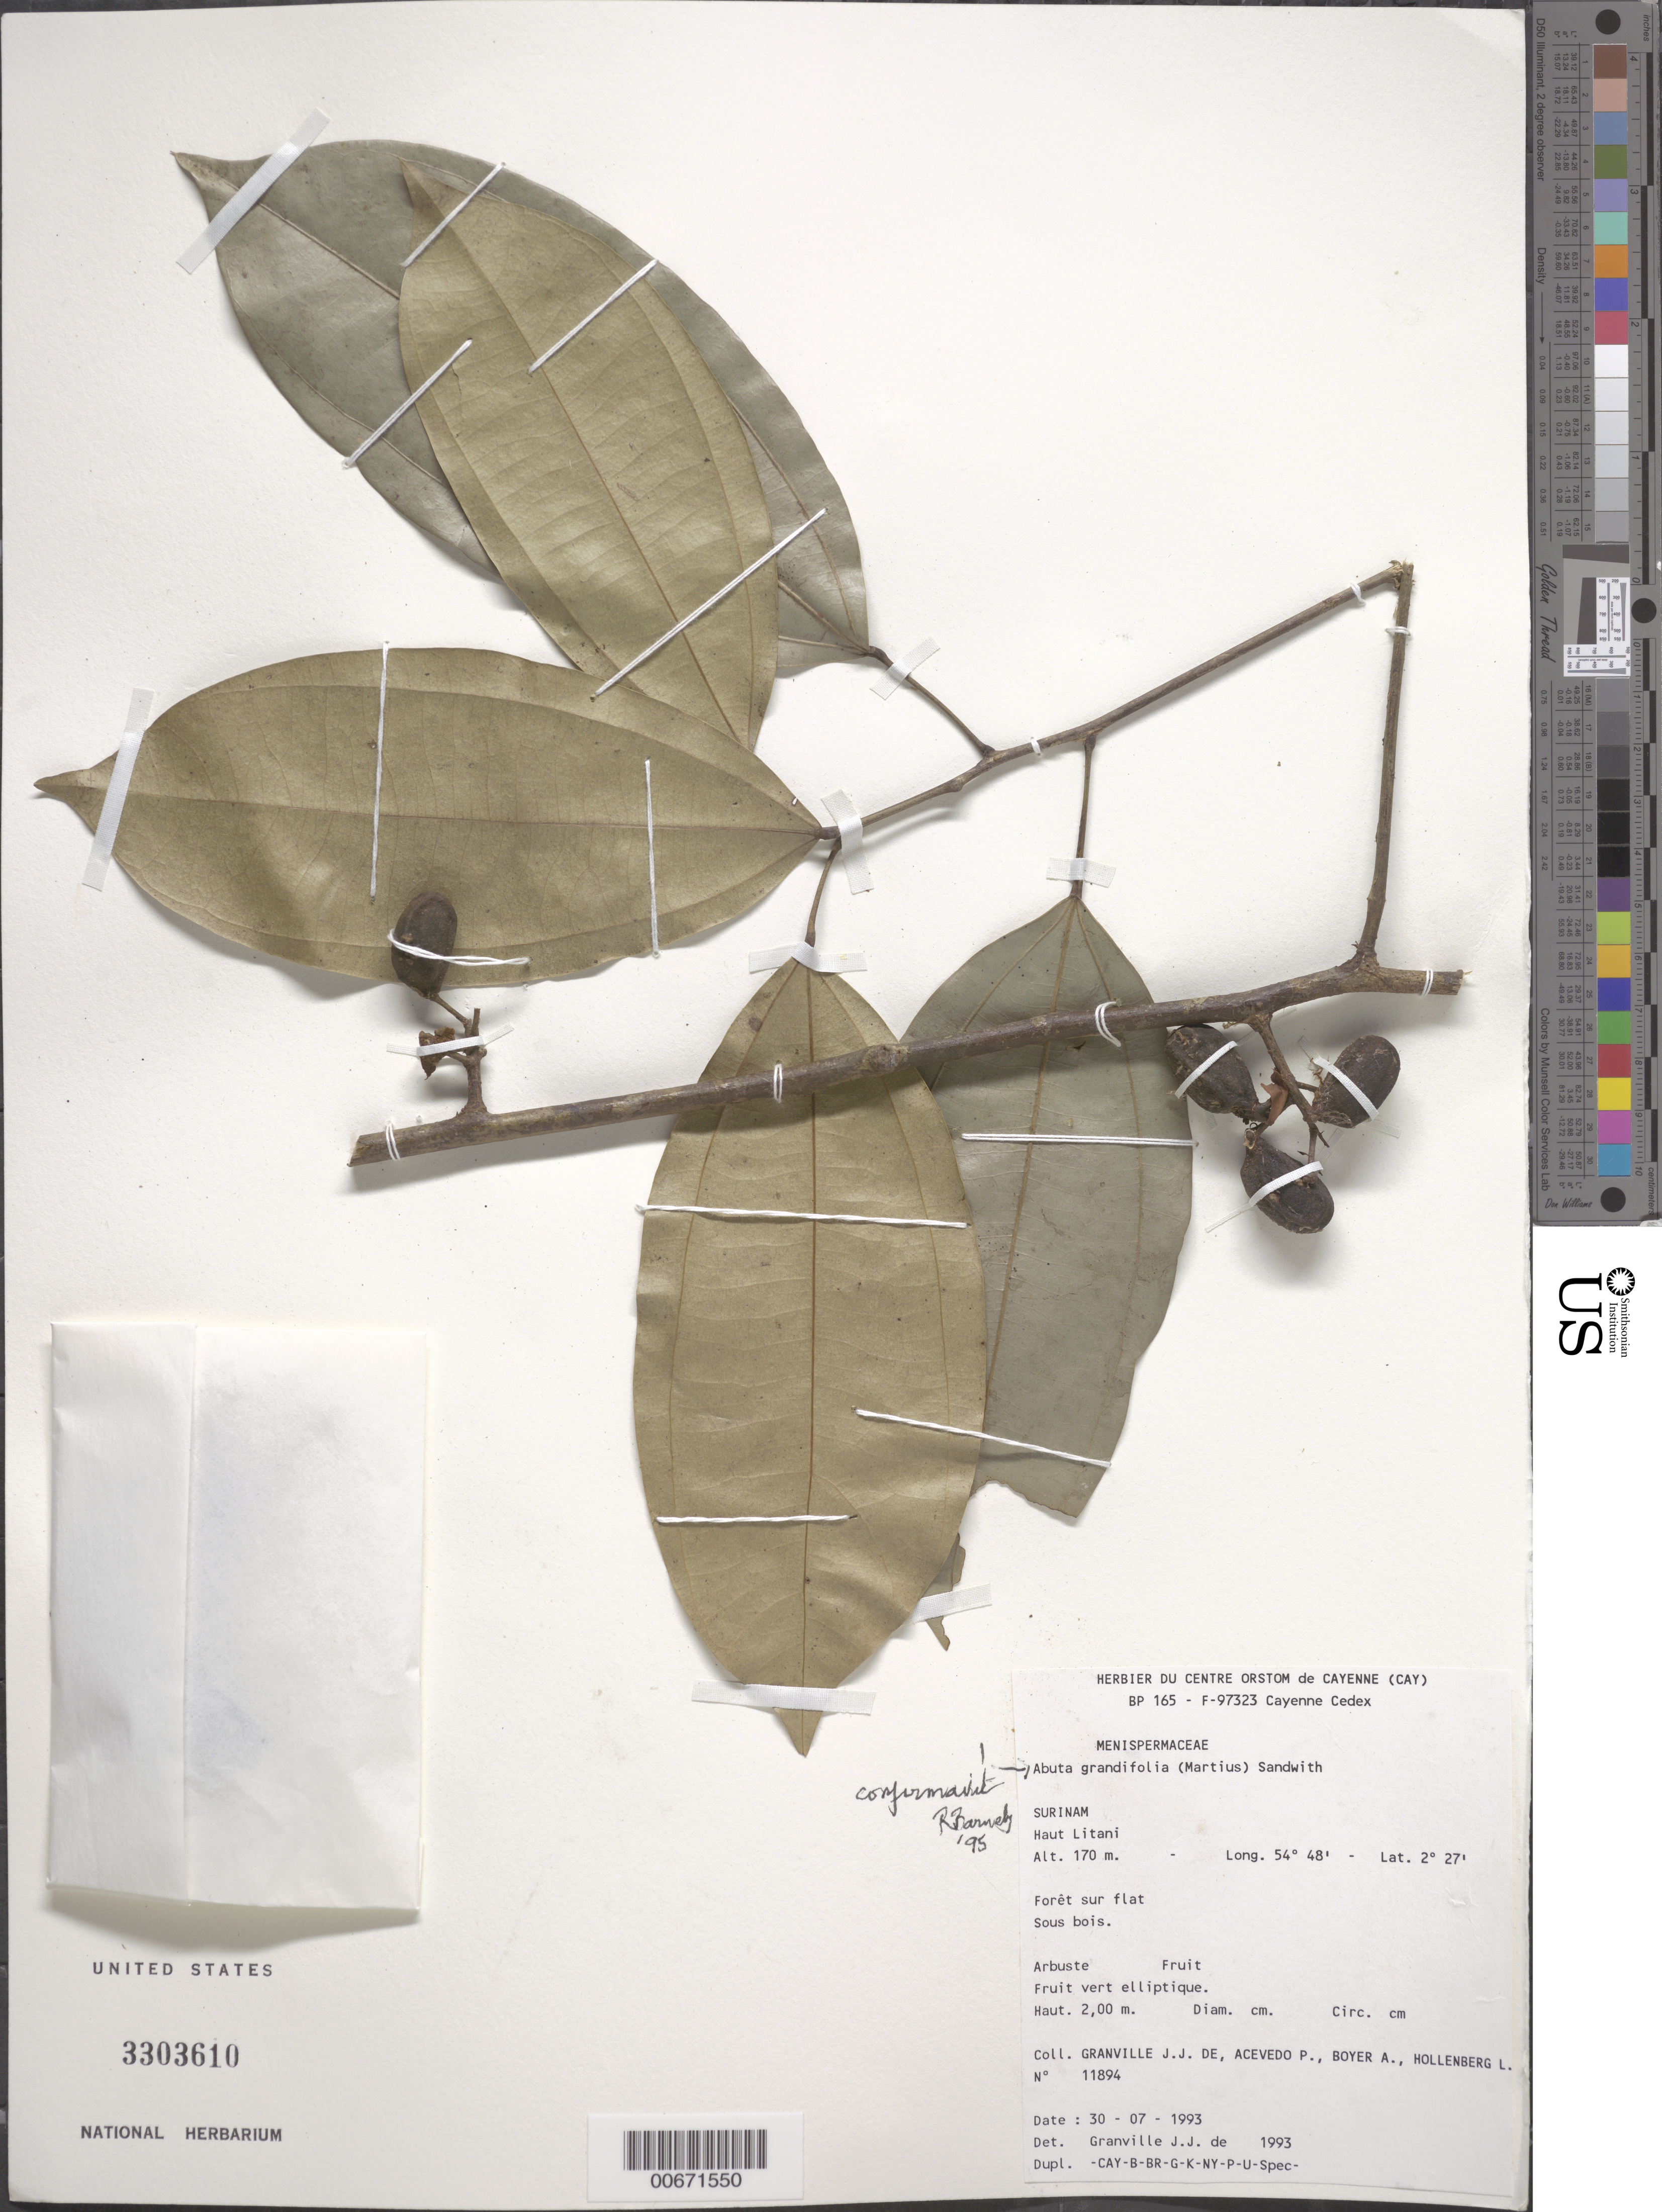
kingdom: Plantae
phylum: Tracheophyta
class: Magnoliopsida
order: Ranunculales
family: Menispermaceae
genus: Abuta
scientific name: Abuta grandifolia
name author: (Mart.) Sandwith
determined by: Granville, J. J. de, (CAY), Institut de Recherche pour le Developpement (IRD) (FRENCH GUIANA)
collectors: J.-J. de Granville, P. Acevedo-Rodr., A. Boyer & L. Hollenberg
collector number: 11894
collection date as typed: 30-Jul-93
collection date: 1993-07-30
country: Suriname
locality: Haut Litany, Bassin du Litany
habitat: Forest on flatland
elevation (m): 170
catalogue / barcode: US 3303610